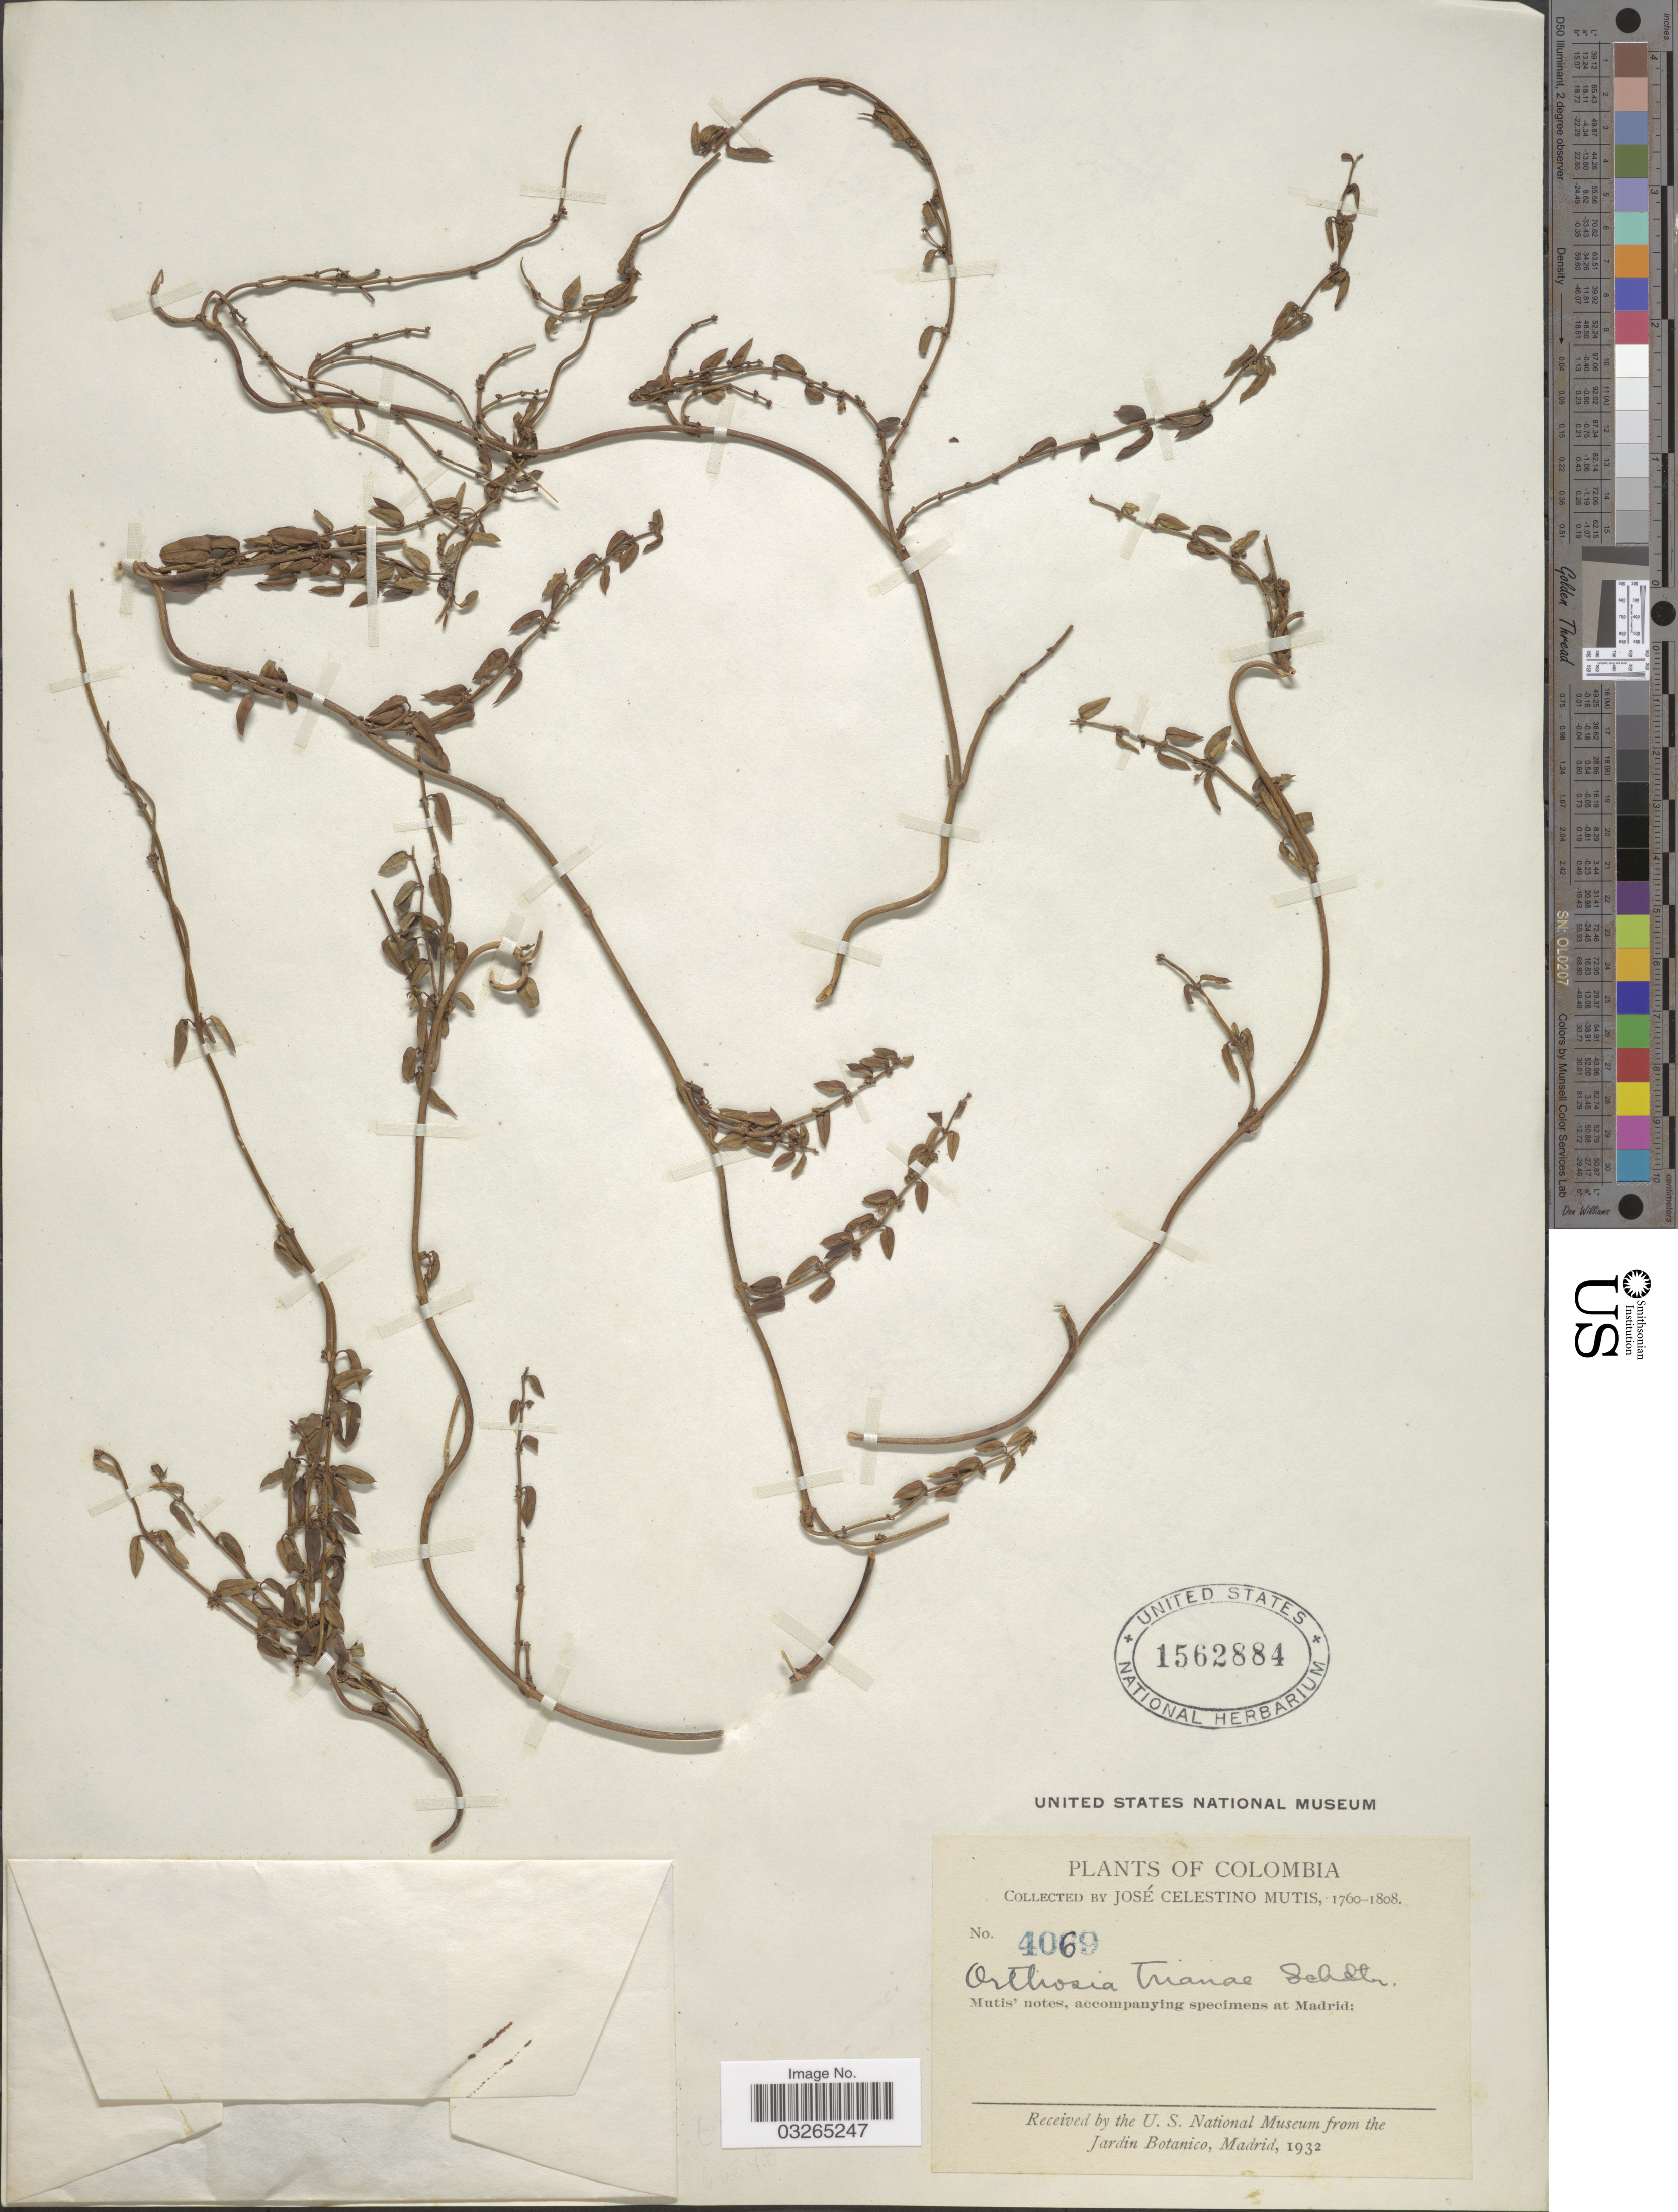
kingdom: Plantae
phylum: Tracheophyta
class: Magnoliopsida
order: Gentianales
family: Apocynaceae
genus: Scyphostelma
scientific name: Scyphostelma sp.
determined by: Liede-Schumann, Sigrid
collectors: J. C. B. Mutis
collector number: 4069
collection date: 1760/1808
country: Colombia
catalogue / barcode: US 1562884